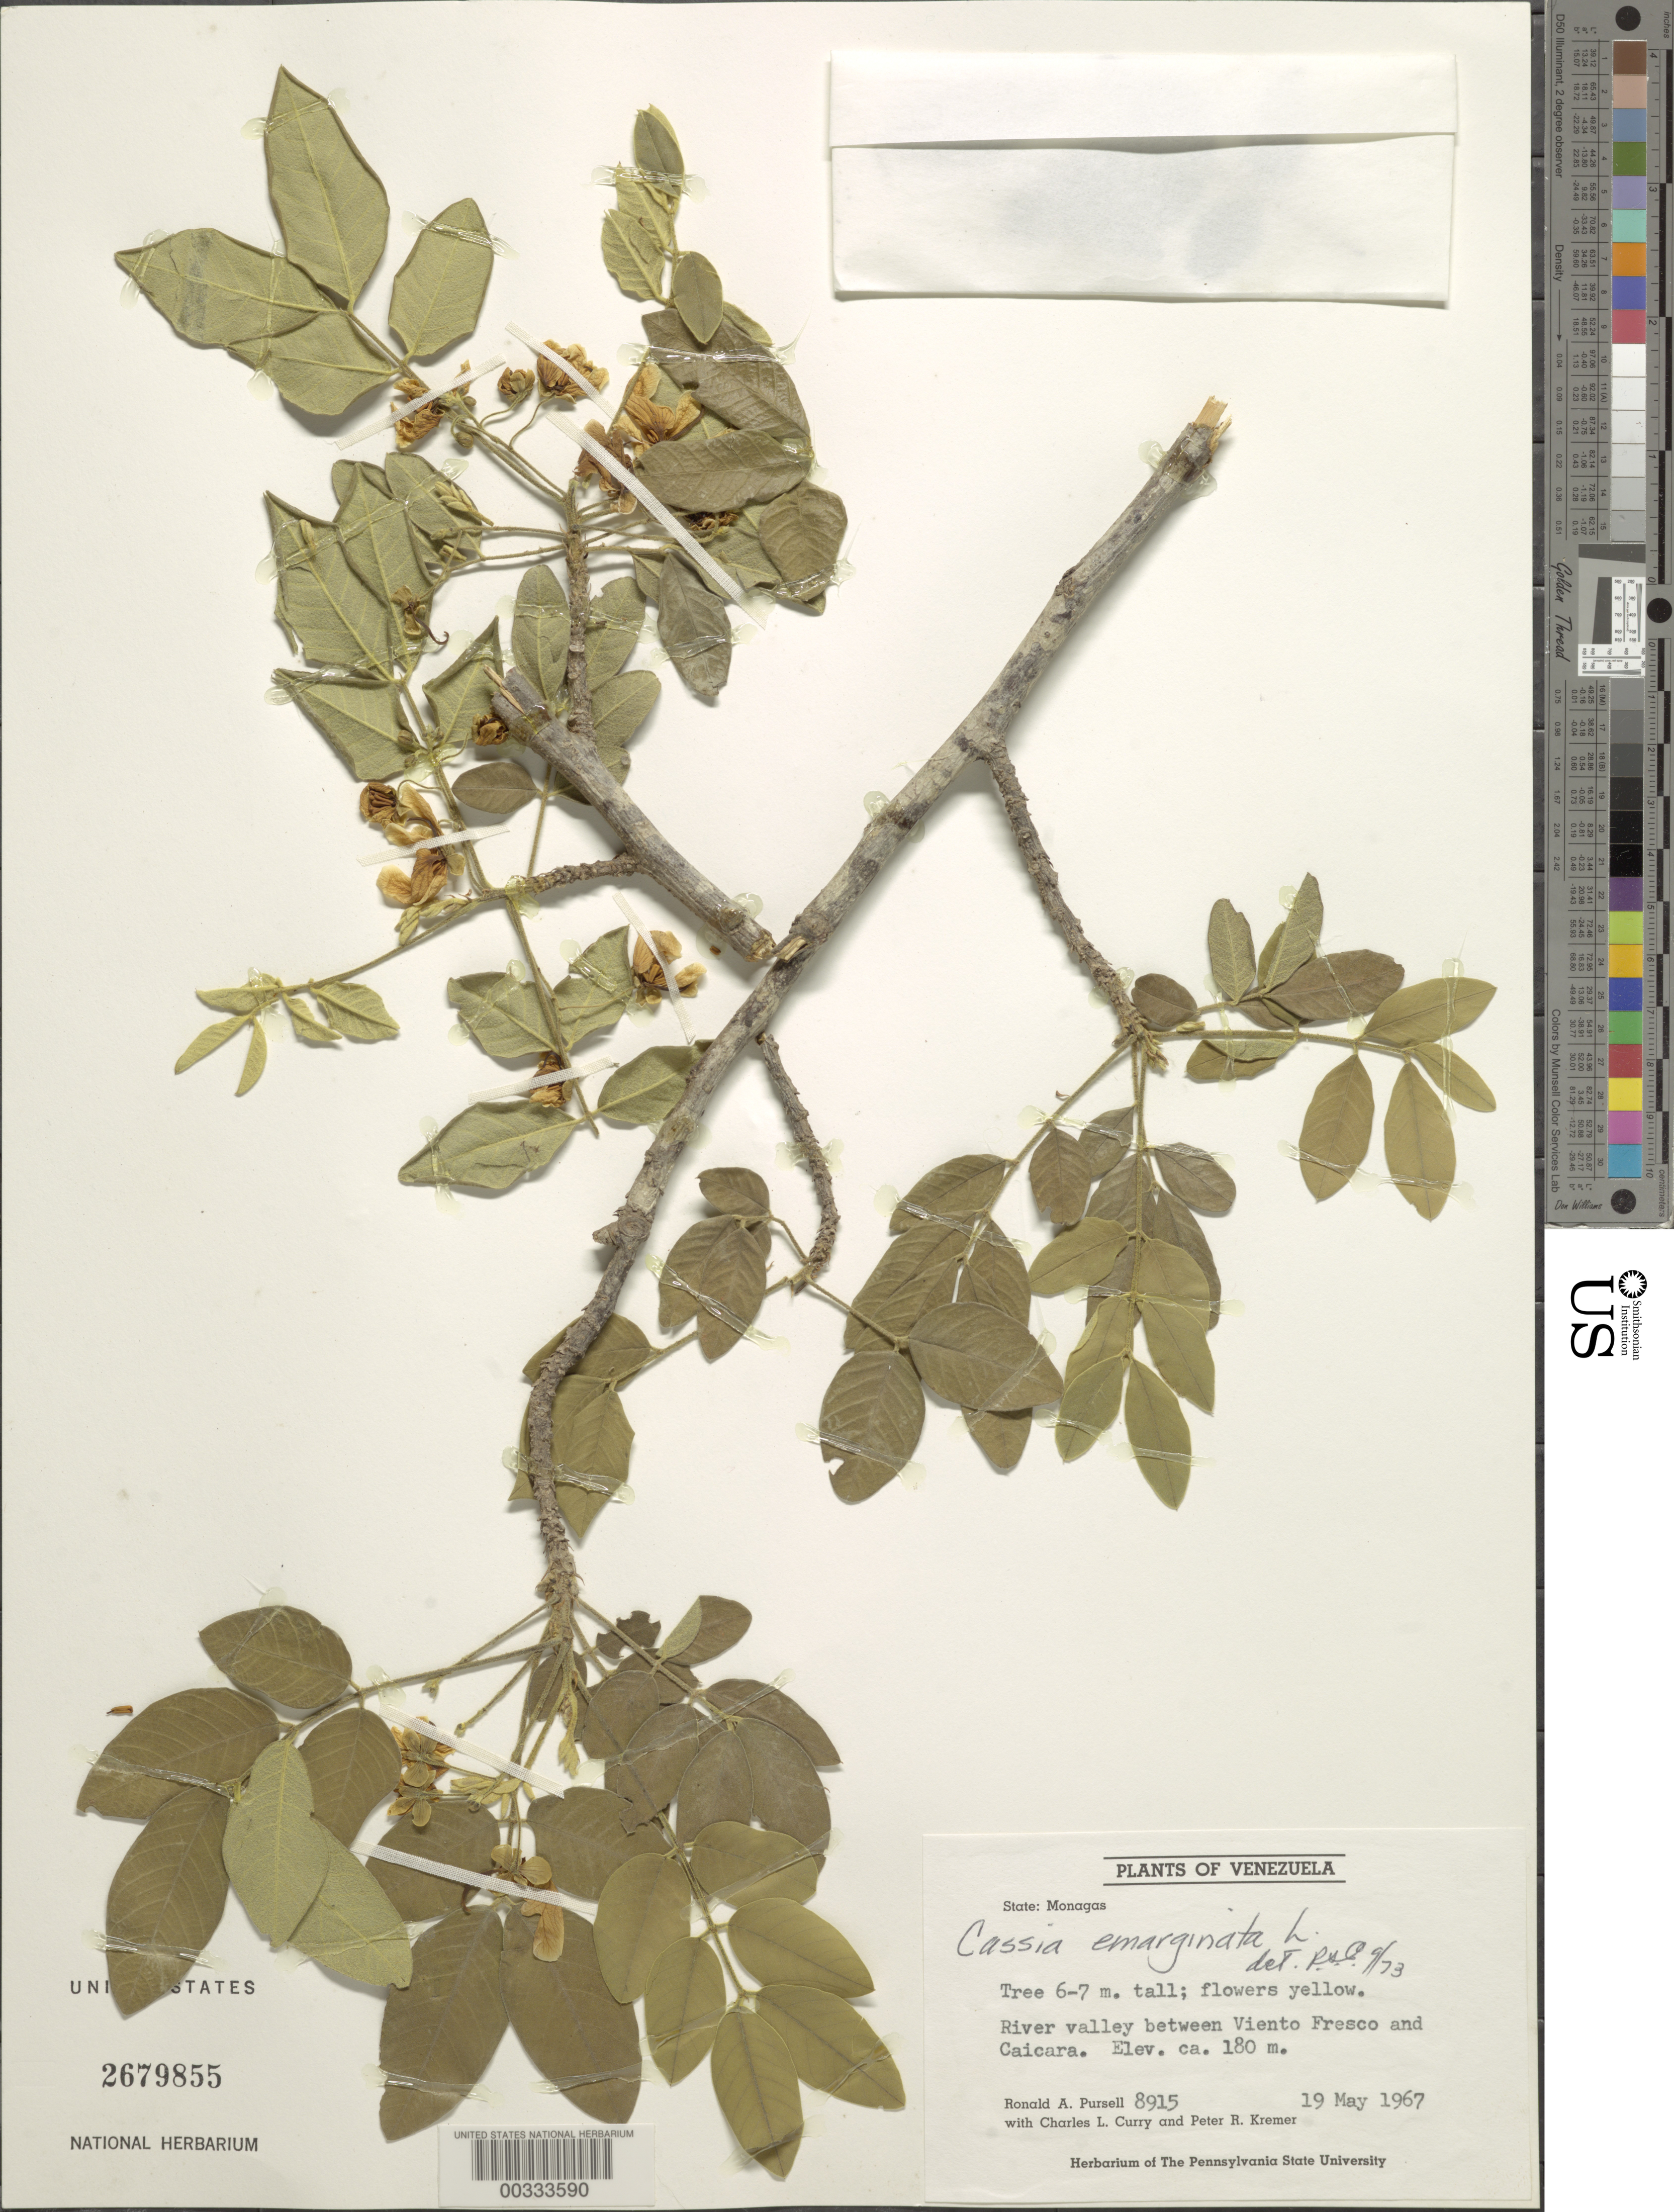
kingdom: Plantae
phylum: Tracheophyta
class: Magnoliopsida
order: Fabales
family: Fabaceae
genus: Senna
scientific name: Senna atomaria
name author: (L.) H.S. Irwin & Barneby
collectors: R. A. Pursell, C. L. Curry & P. R. Kremer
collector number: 8915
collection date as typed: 19 May 1967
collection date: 1967-05-19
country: Venezuela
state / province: Monagas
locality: Between viento fresco and caicara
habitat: River valley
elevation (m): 180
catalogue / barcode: US 2679855